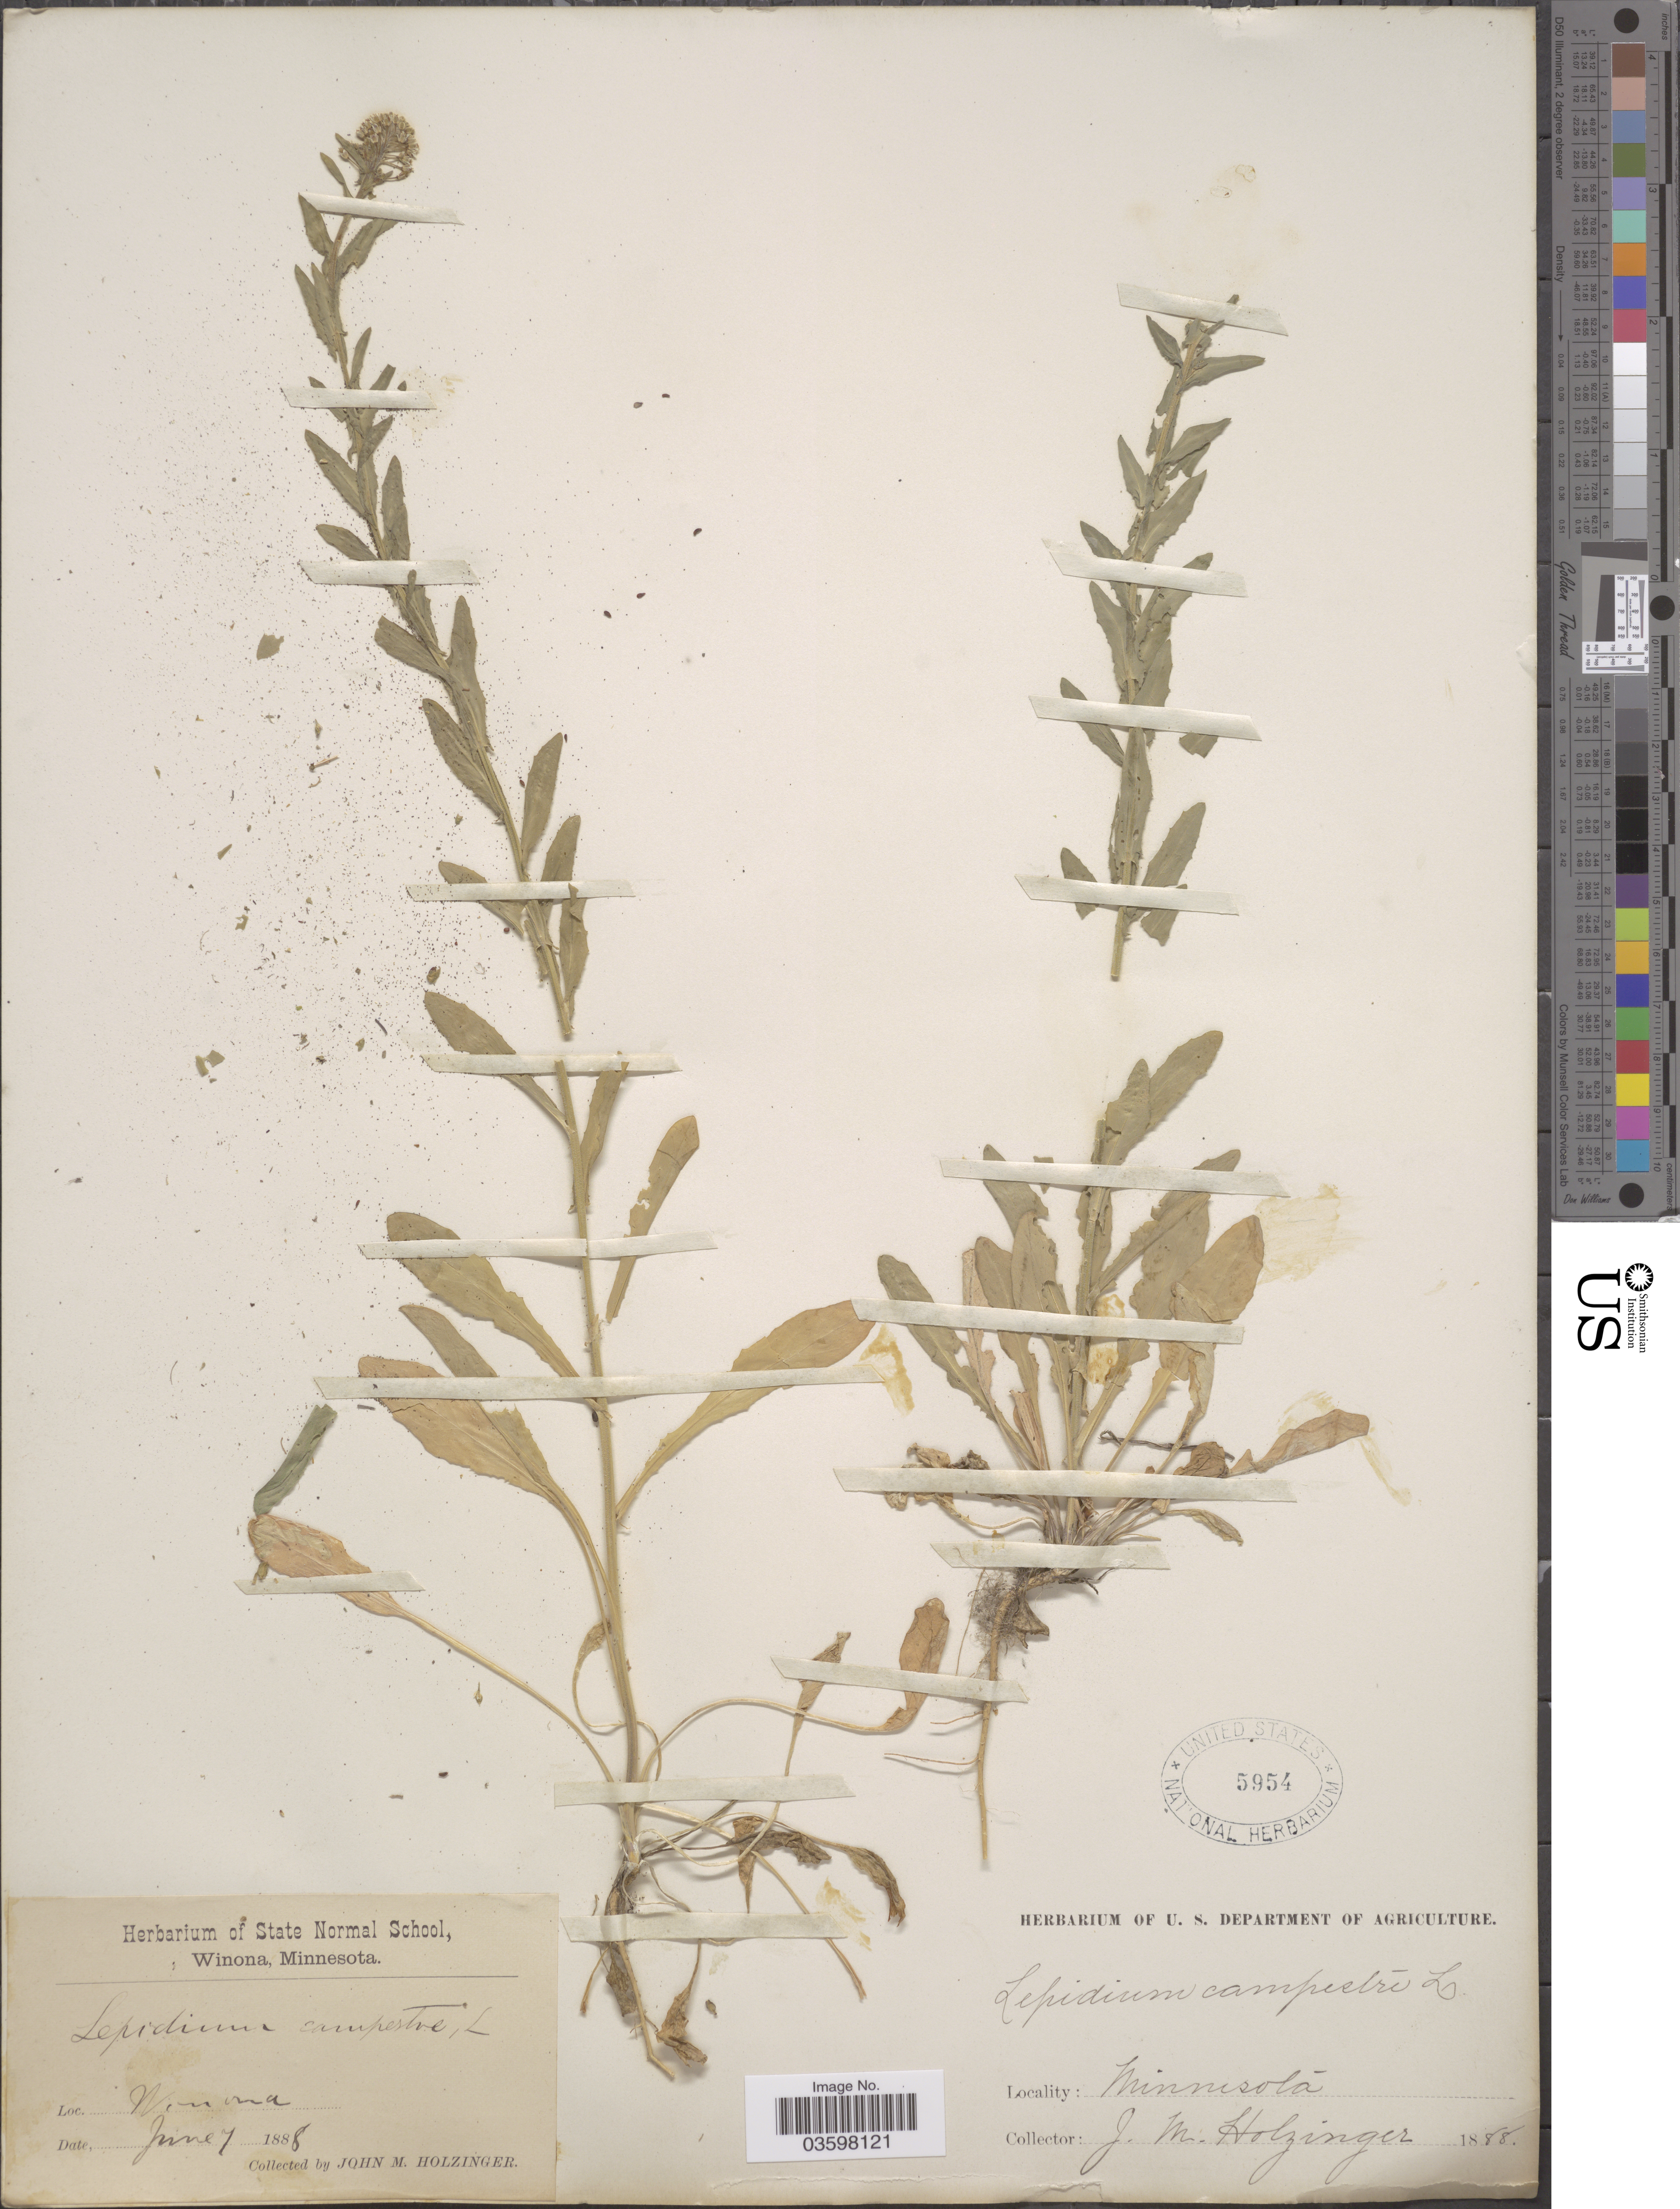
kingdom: Plantae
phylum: Tracheophyta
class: Magnoliopsida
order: Brassicales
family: Brassicaceae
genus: Lepidium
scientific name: Lepidium campestre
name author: (L.) W.T. Aiton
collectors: J. M. Holzinger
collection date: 1888-06-07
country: United States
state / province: Minnesota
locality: Winona.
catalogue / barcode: US 5954